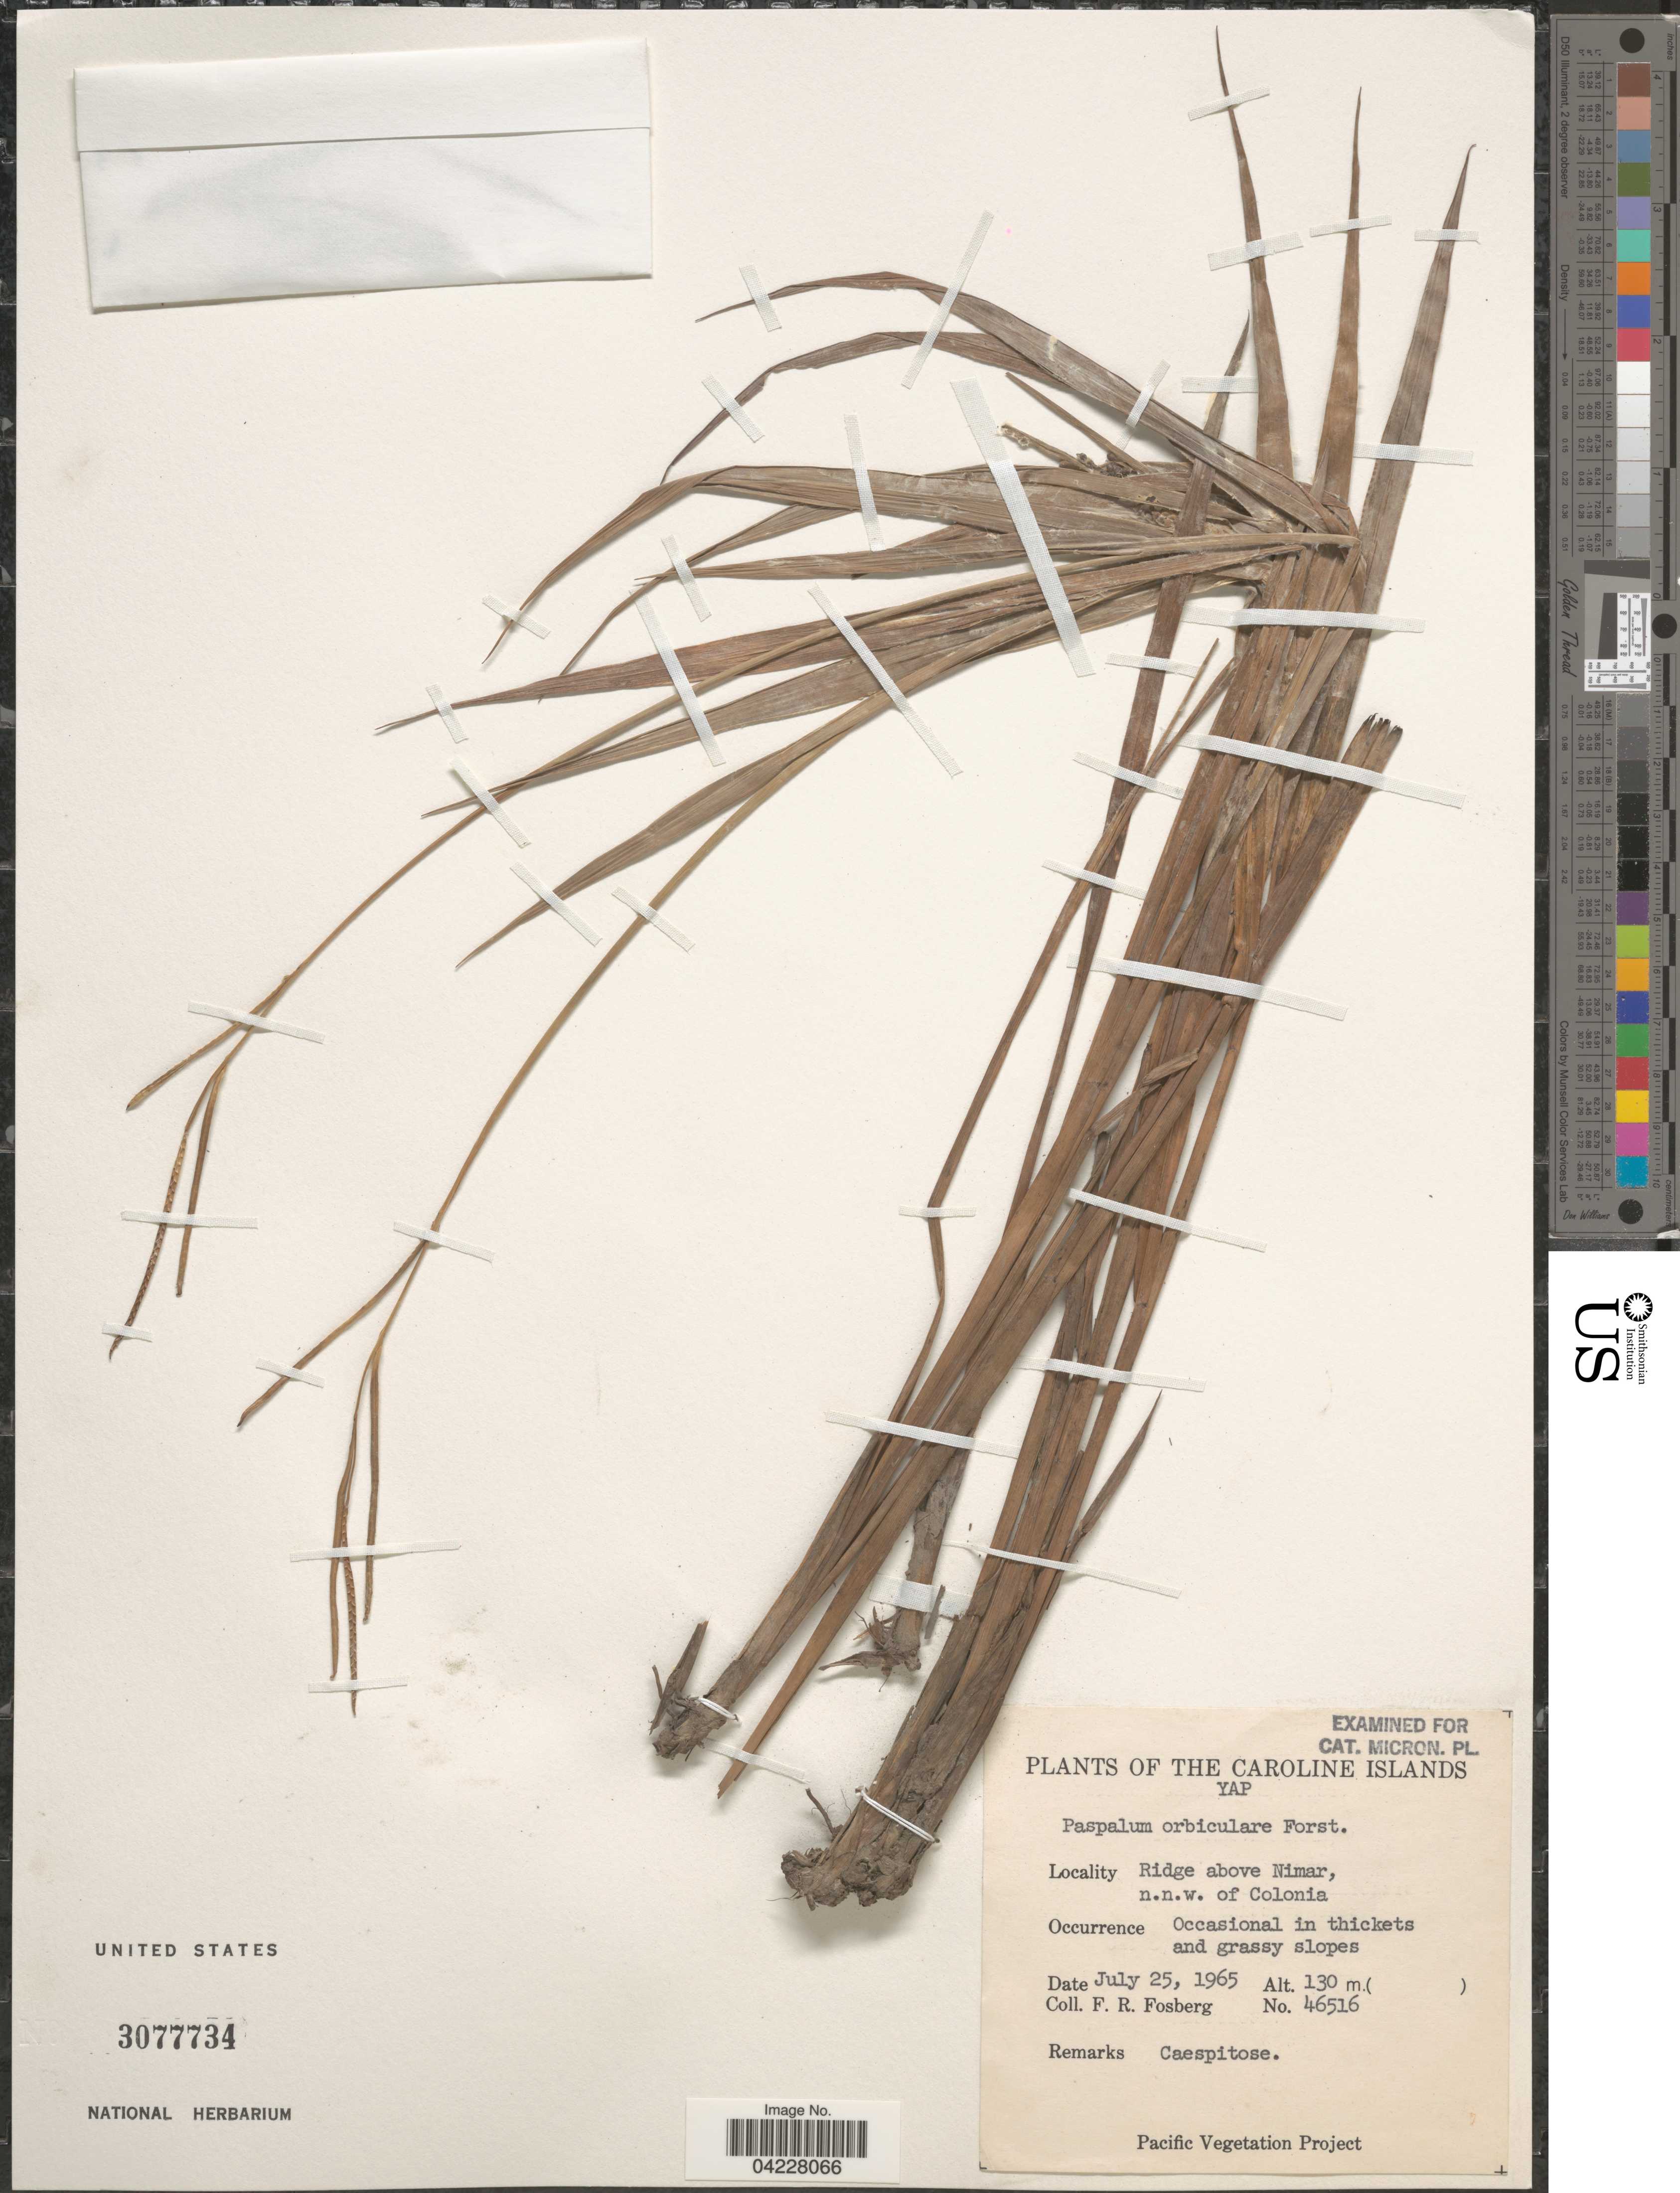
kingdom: Plantae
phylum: Tracheophyta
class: Liliopsida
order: Poales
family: Poaceae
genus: Paspalum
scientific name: Paspalum orbiculare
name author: G. Forst.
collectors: F. R. Fosberg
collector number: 46516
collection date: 1965-07-25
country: Micronesia, Federated States of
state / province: Yap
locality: The Caroline Islands. Yap. Ridge above Nimar, n.n.w. of Colonia.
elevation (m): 130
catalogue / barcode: US 3077734